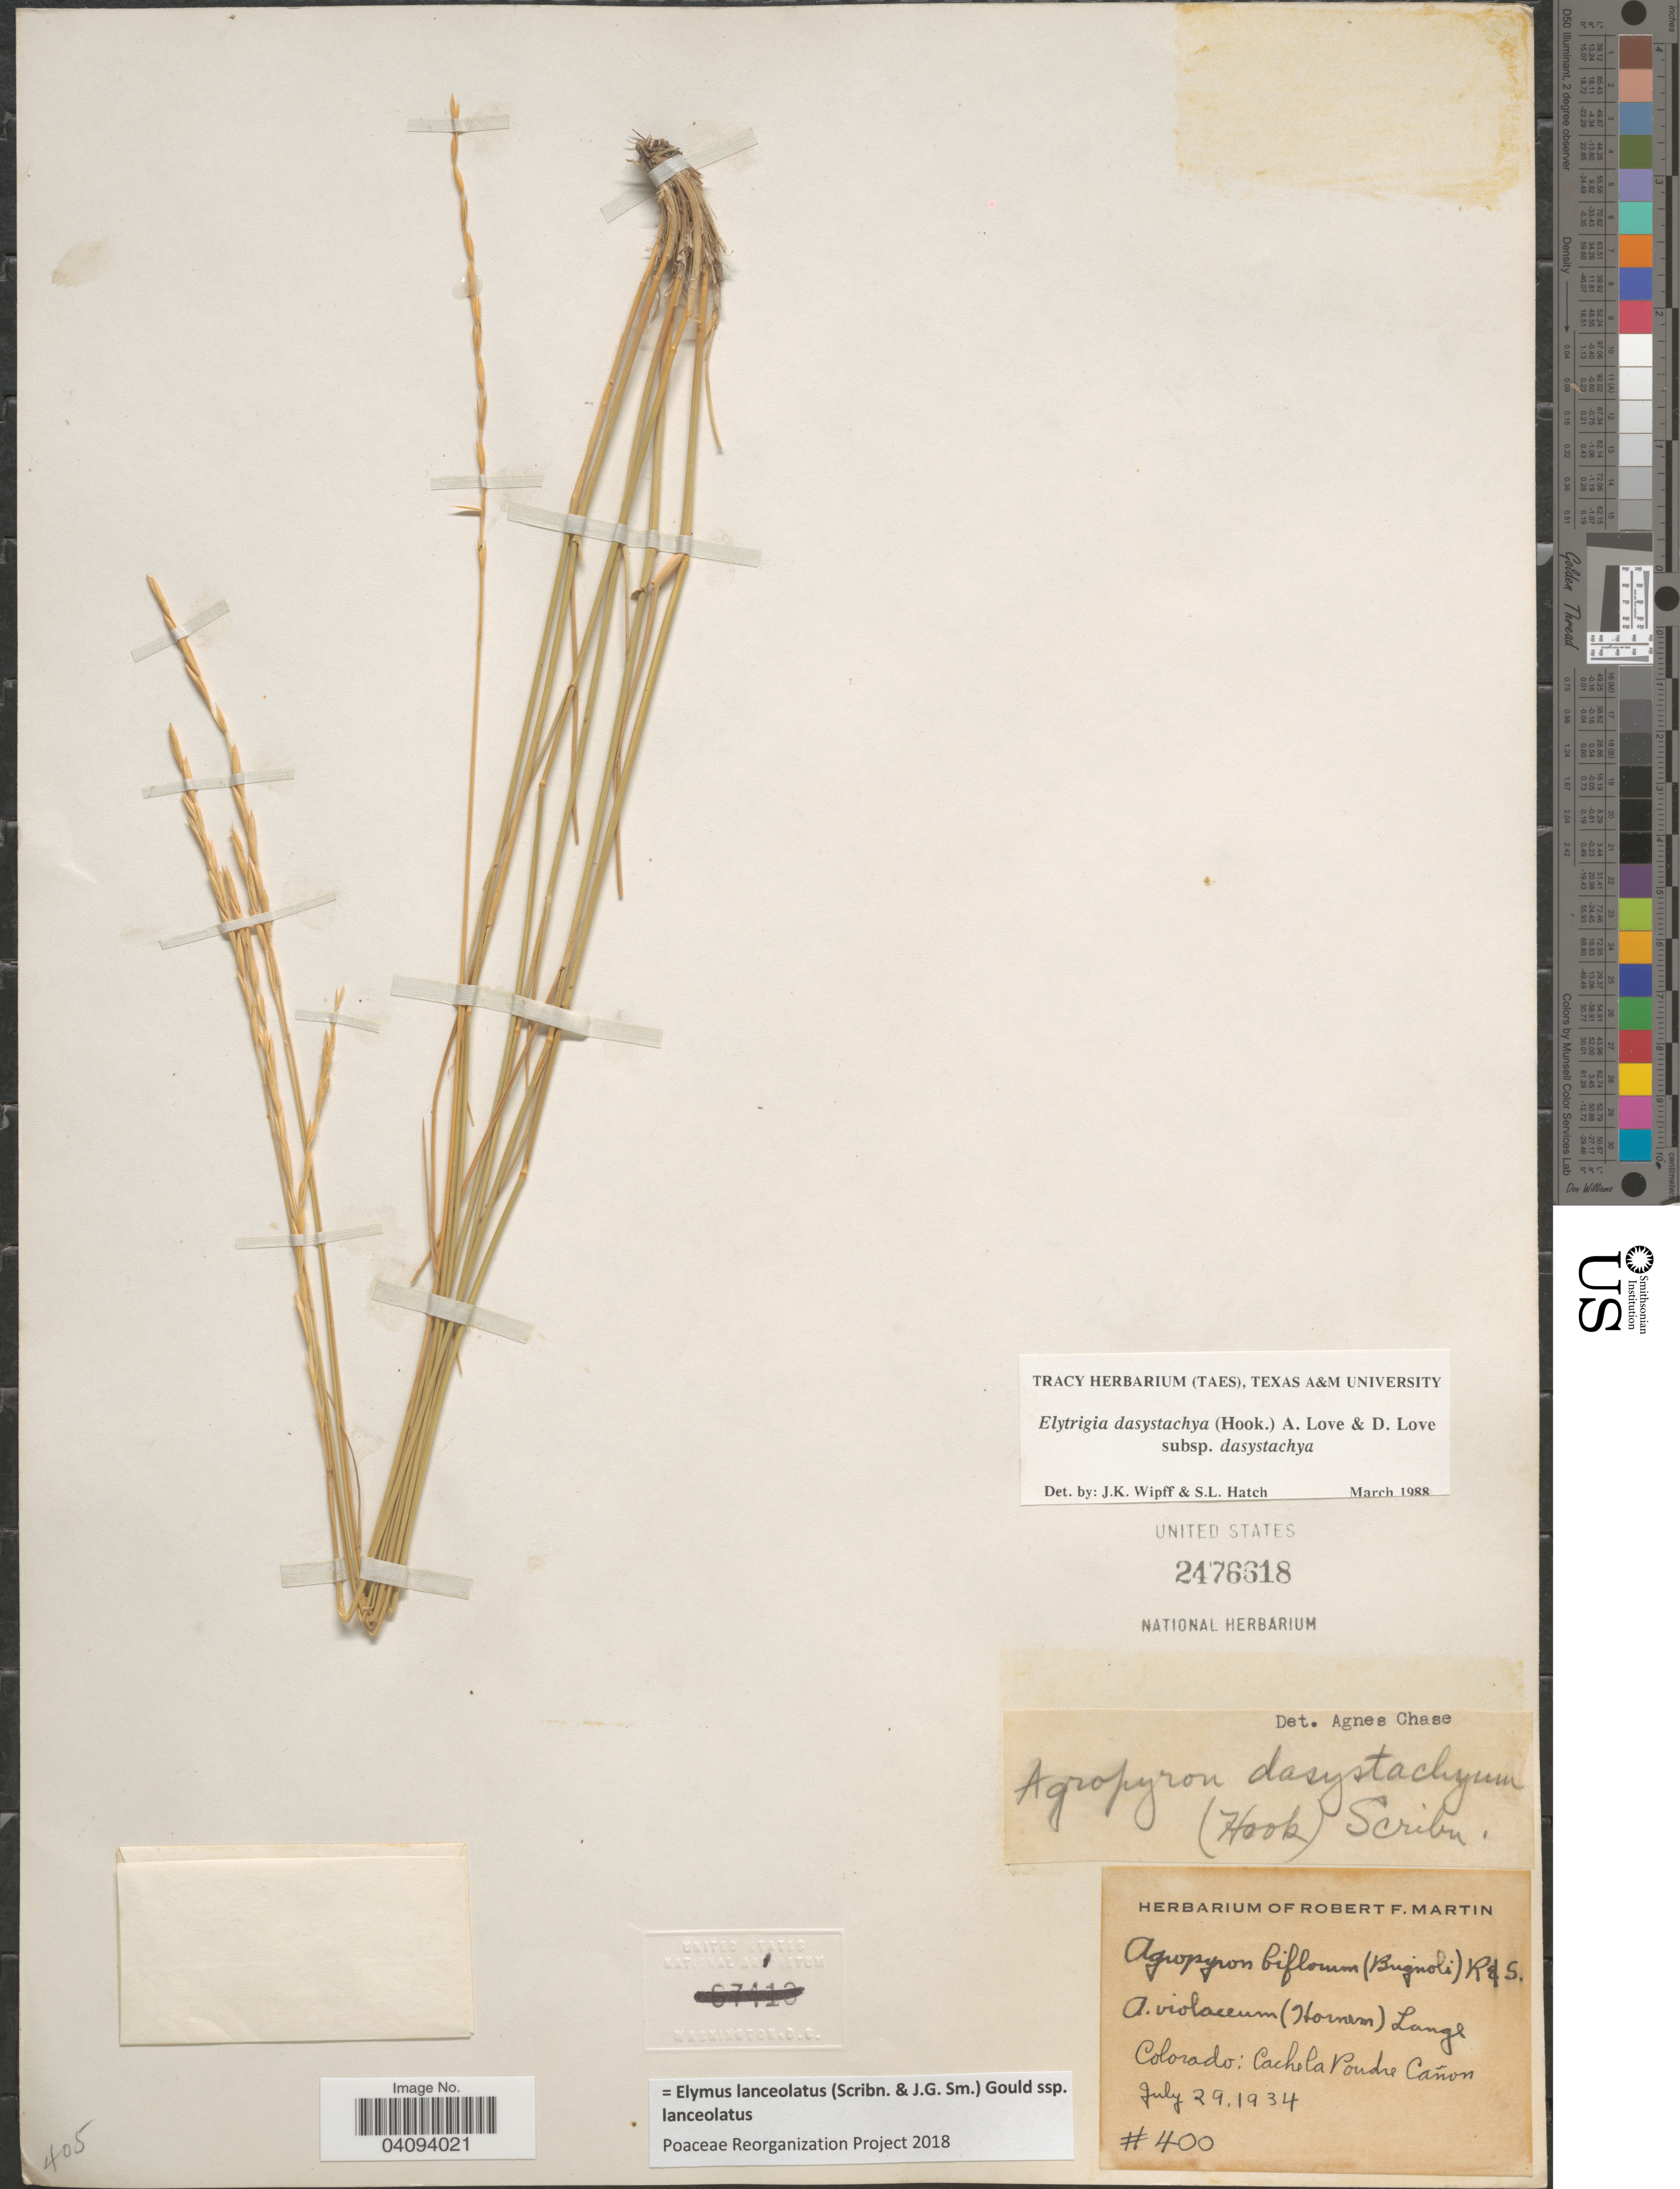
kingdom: Plantae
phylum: Tracheophyta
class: Liliopsida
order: Poales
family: Poaceae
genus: Elymus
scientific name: Elymus lanceolatus subsp. lanceolatus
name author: (Scribn. & J.G. Sm.) Gould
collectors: R. F. Martin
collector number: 400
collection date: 1934-07-29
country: United States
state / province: Colorado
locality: Cachela Poudre Cañon.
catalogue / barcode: US 2476618